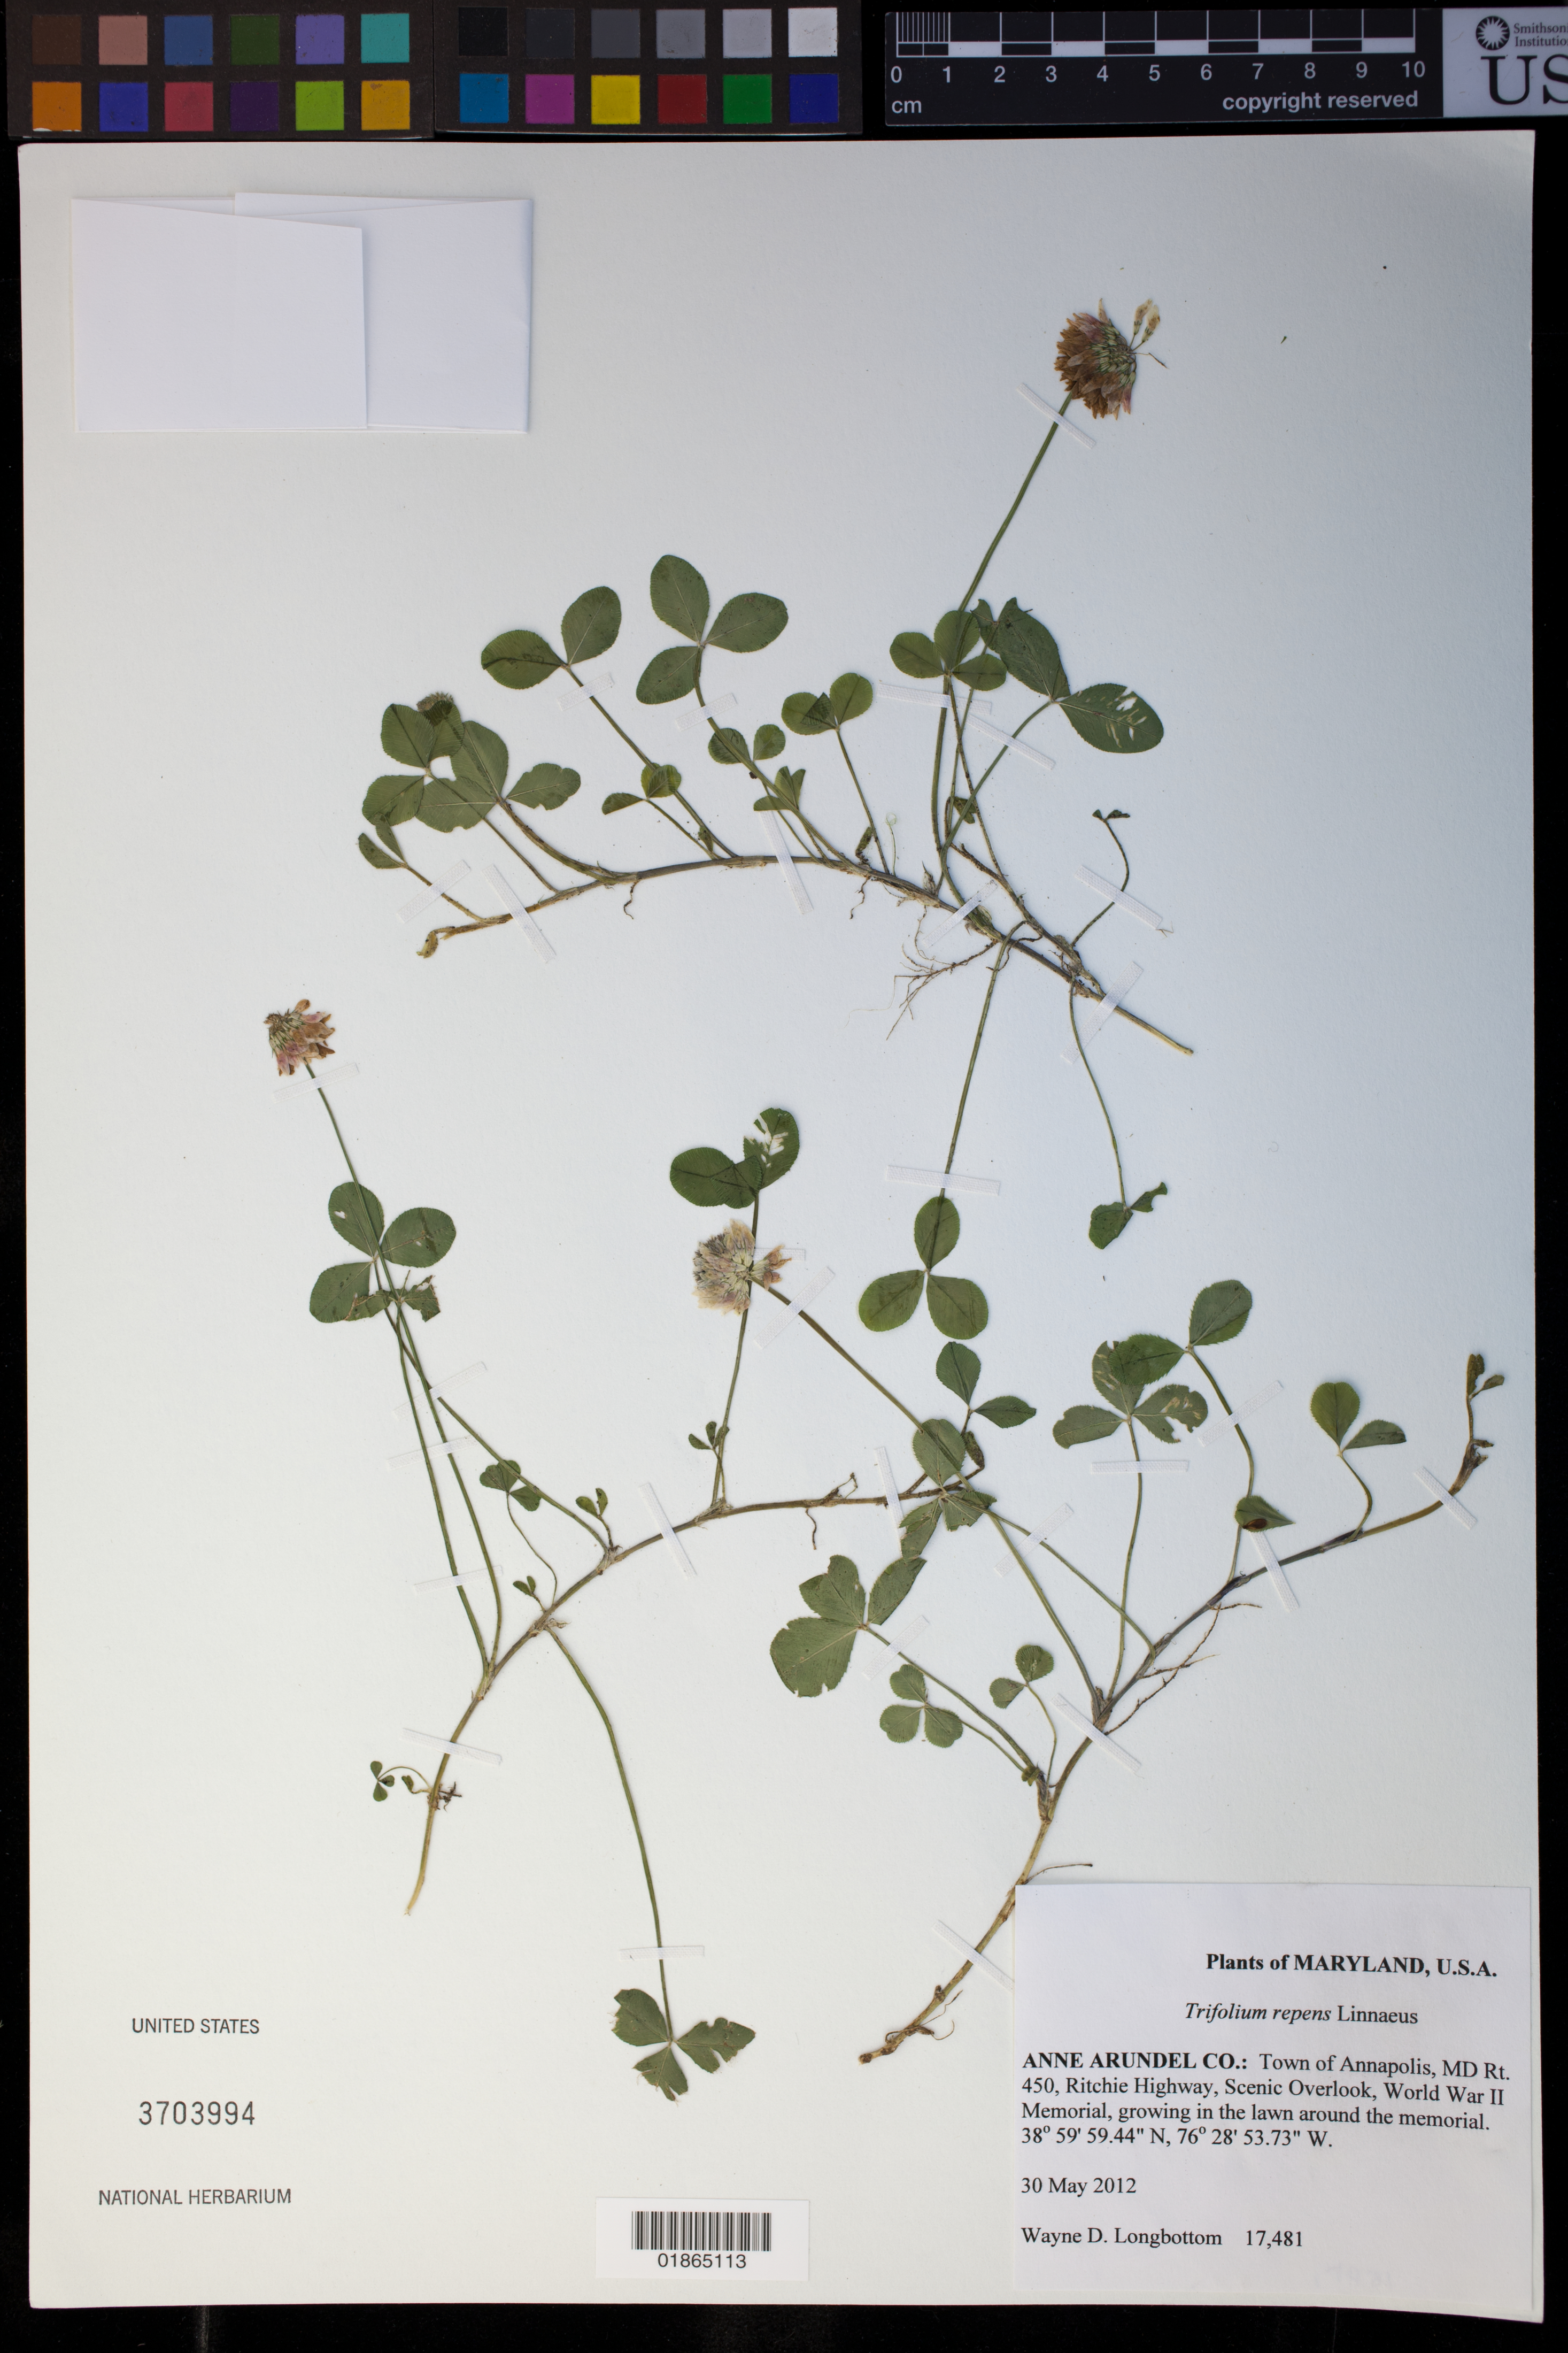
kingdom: Plantae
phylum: Tracheophyta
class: Magnoliopsida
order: Fabales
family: Fabaceae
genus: Trifolium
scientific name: Trifolium repens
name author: L.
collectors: W. D. Longbottom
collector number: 17481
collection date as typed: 30 May 2012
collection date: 2012-05-30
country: United States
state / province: Maryland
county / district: Anne Arundel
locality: Town of Annapolis, MD Rt. 450, Ritchie Highway, Scenic Overlook, World War II Memorial, growing in the lawn around the memorial.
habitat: Growing in lawn.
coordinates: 38 59 59.44 N, 76 28 53.73 W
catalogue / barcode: US 3703994